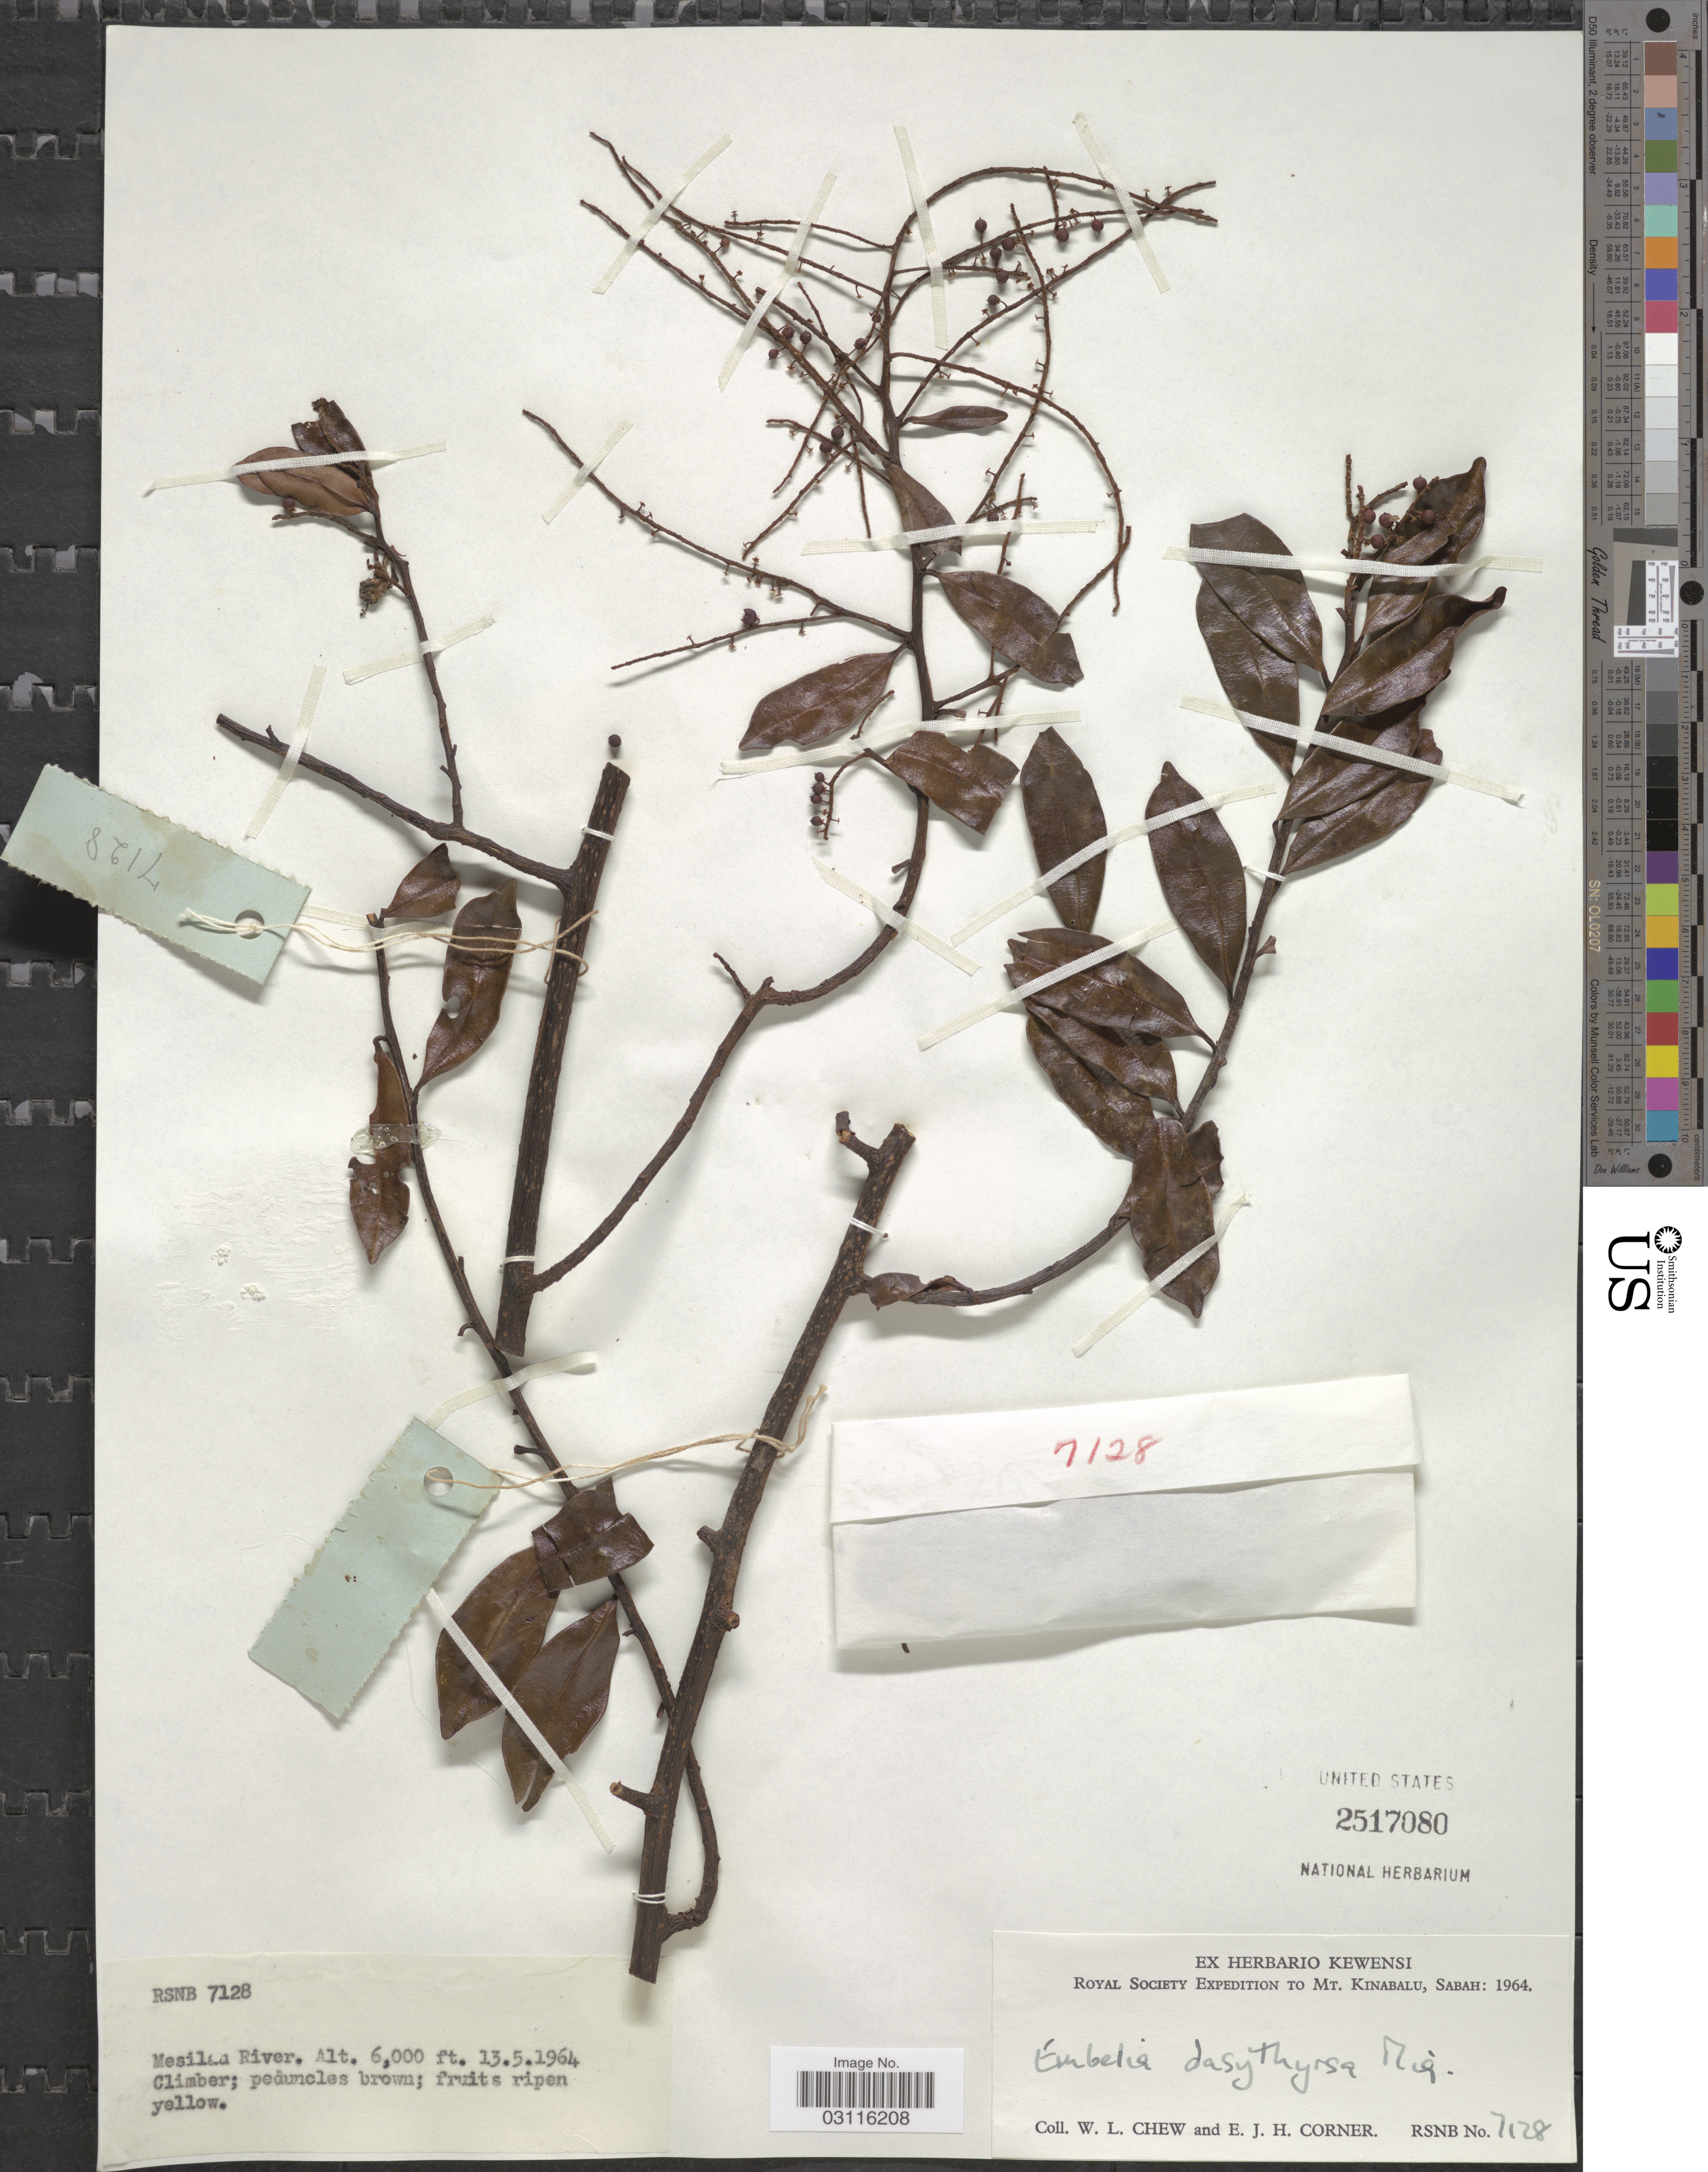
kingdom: Plantae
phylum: Tracheophyta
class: Magnoliopsida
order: Ericales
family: Primulaceae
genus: Embelia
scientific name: Embelia dasythyrsa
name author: Miq.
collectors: W. Chew & E. Corner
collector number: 7128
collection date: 1964-05-13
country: Malaysia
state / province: Sabah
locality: Mesilau River. Mt. Kinabalu.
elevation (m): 1829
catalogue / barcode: US 2517080